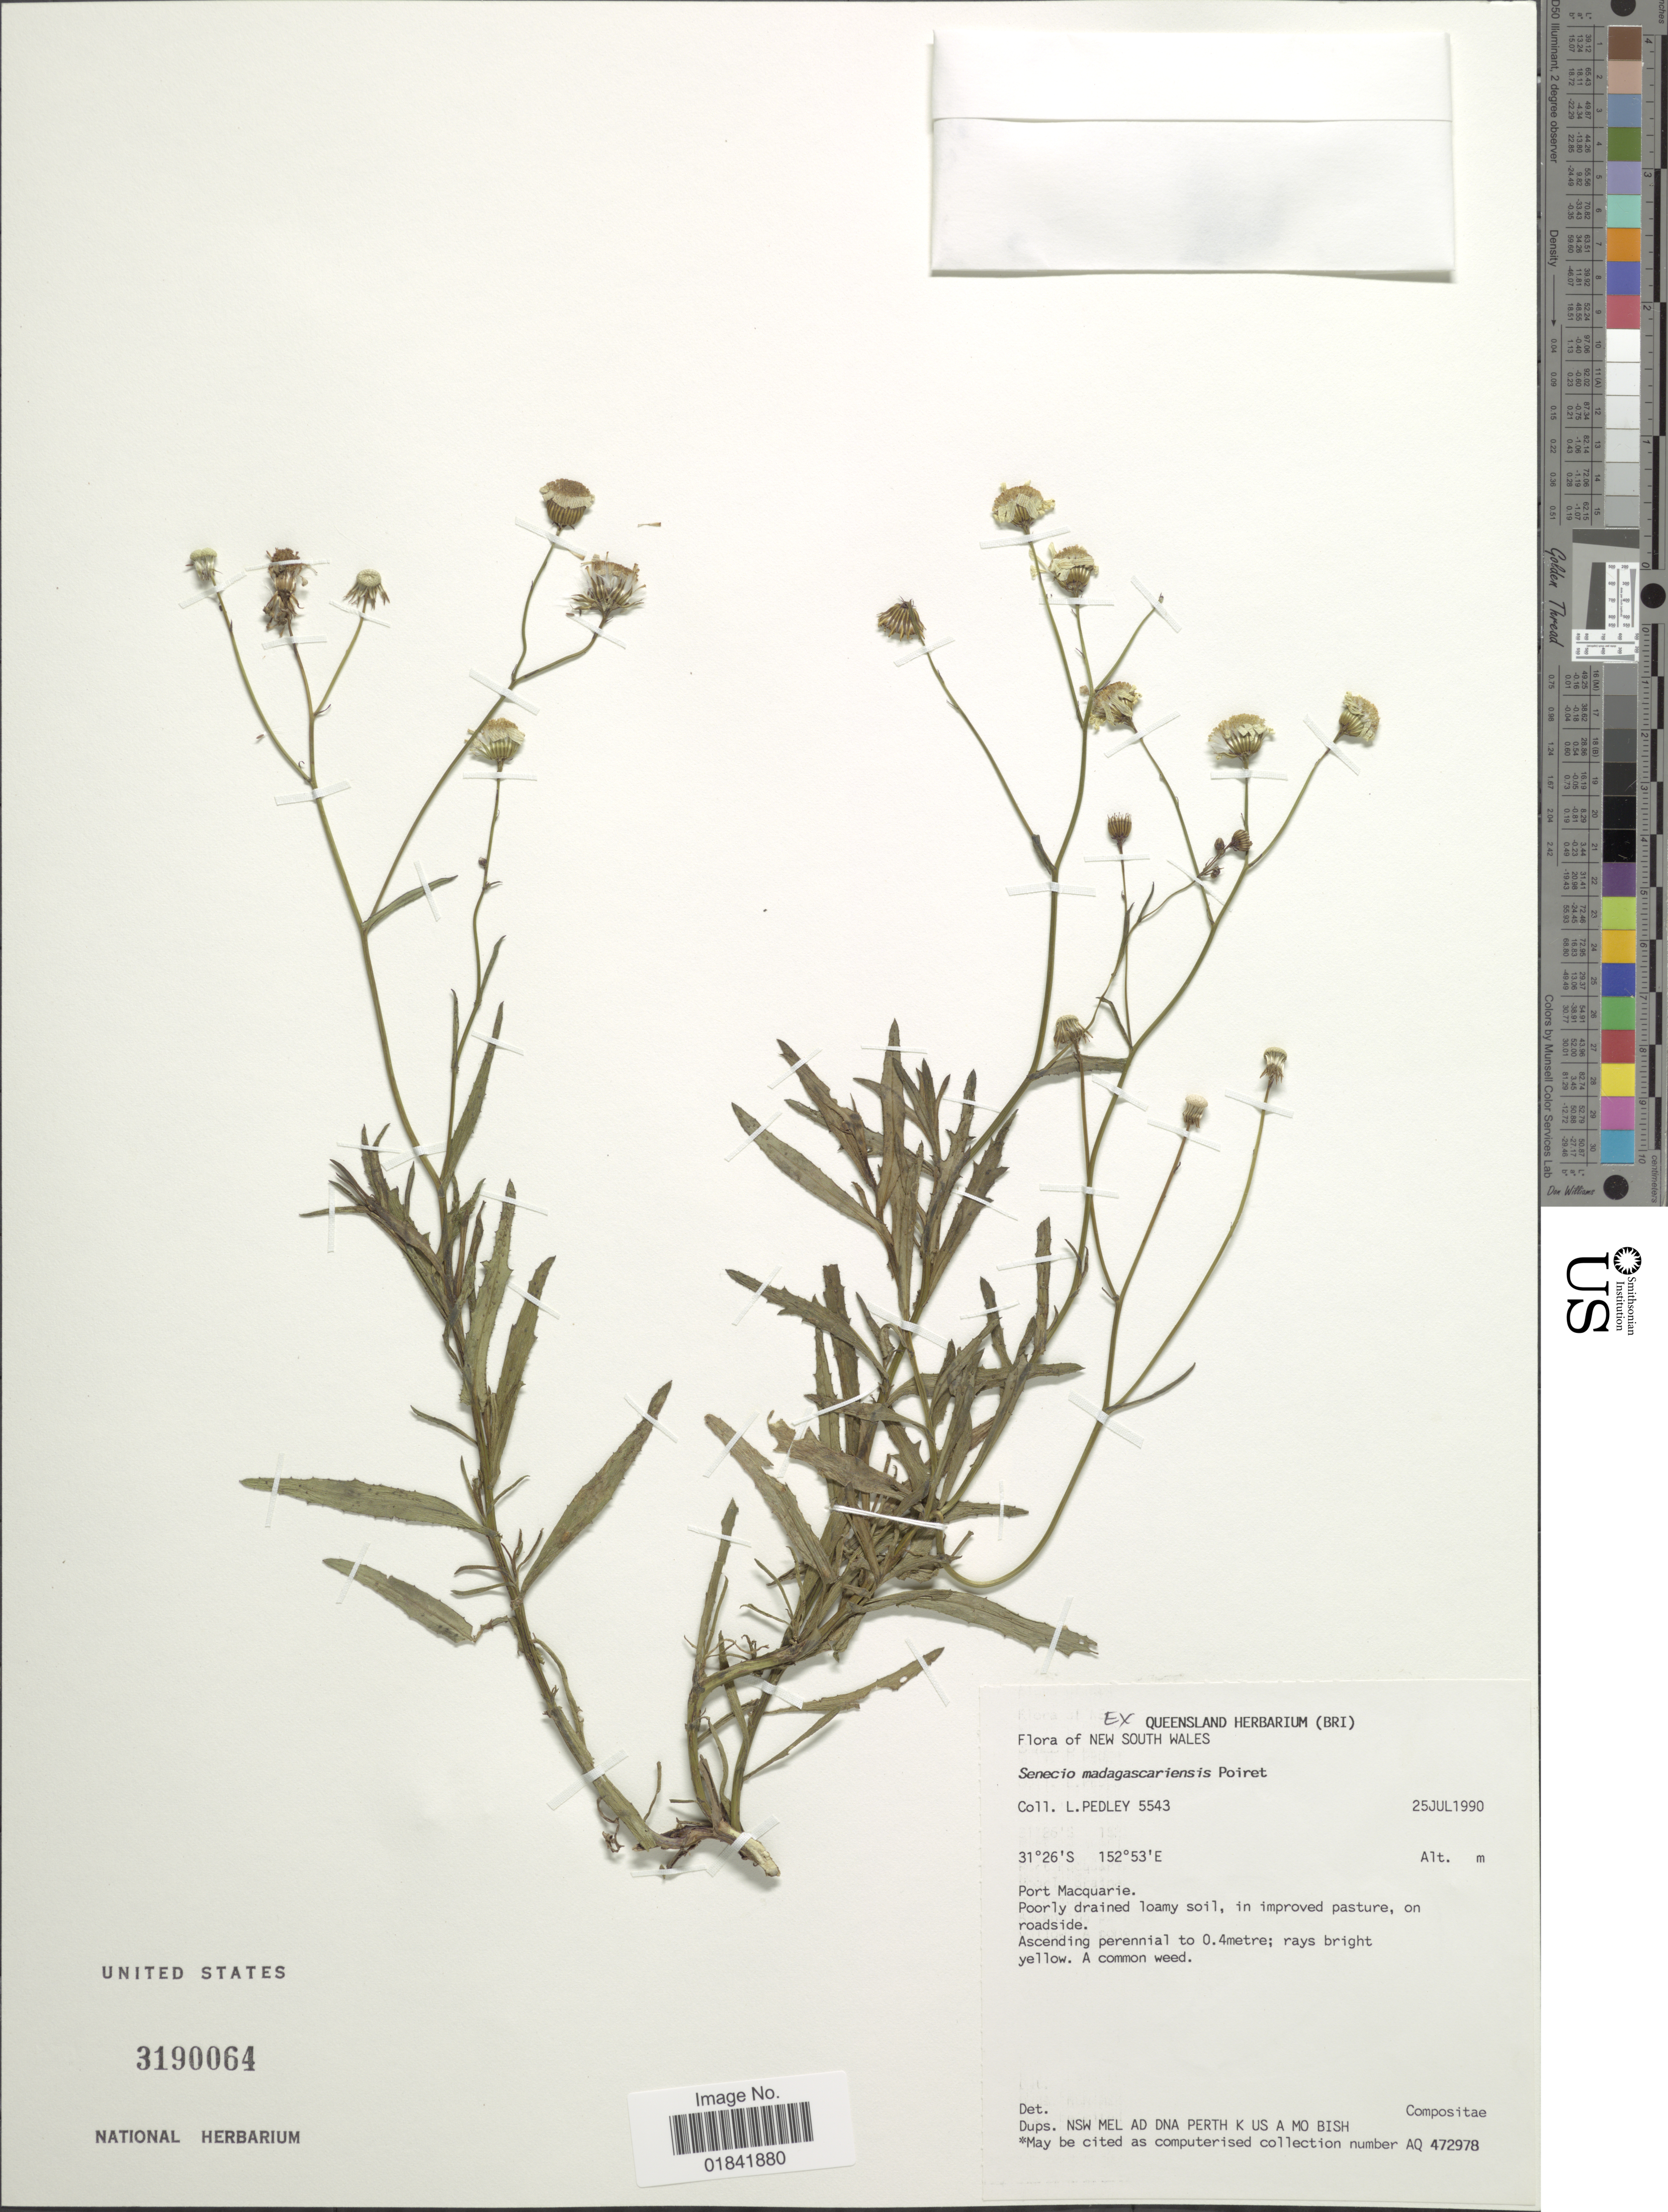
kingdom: Plantae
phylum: Tracheophyta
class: Magnoliopsida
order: Asterales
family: Asteraceae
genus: Senecio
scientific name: Senecio madagascariensis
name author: Poir.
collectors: L. Pedley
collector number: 5543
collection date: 1990-07-25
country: Australia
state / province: New South Wales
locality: Port Macquarie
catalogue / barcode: US 3190064